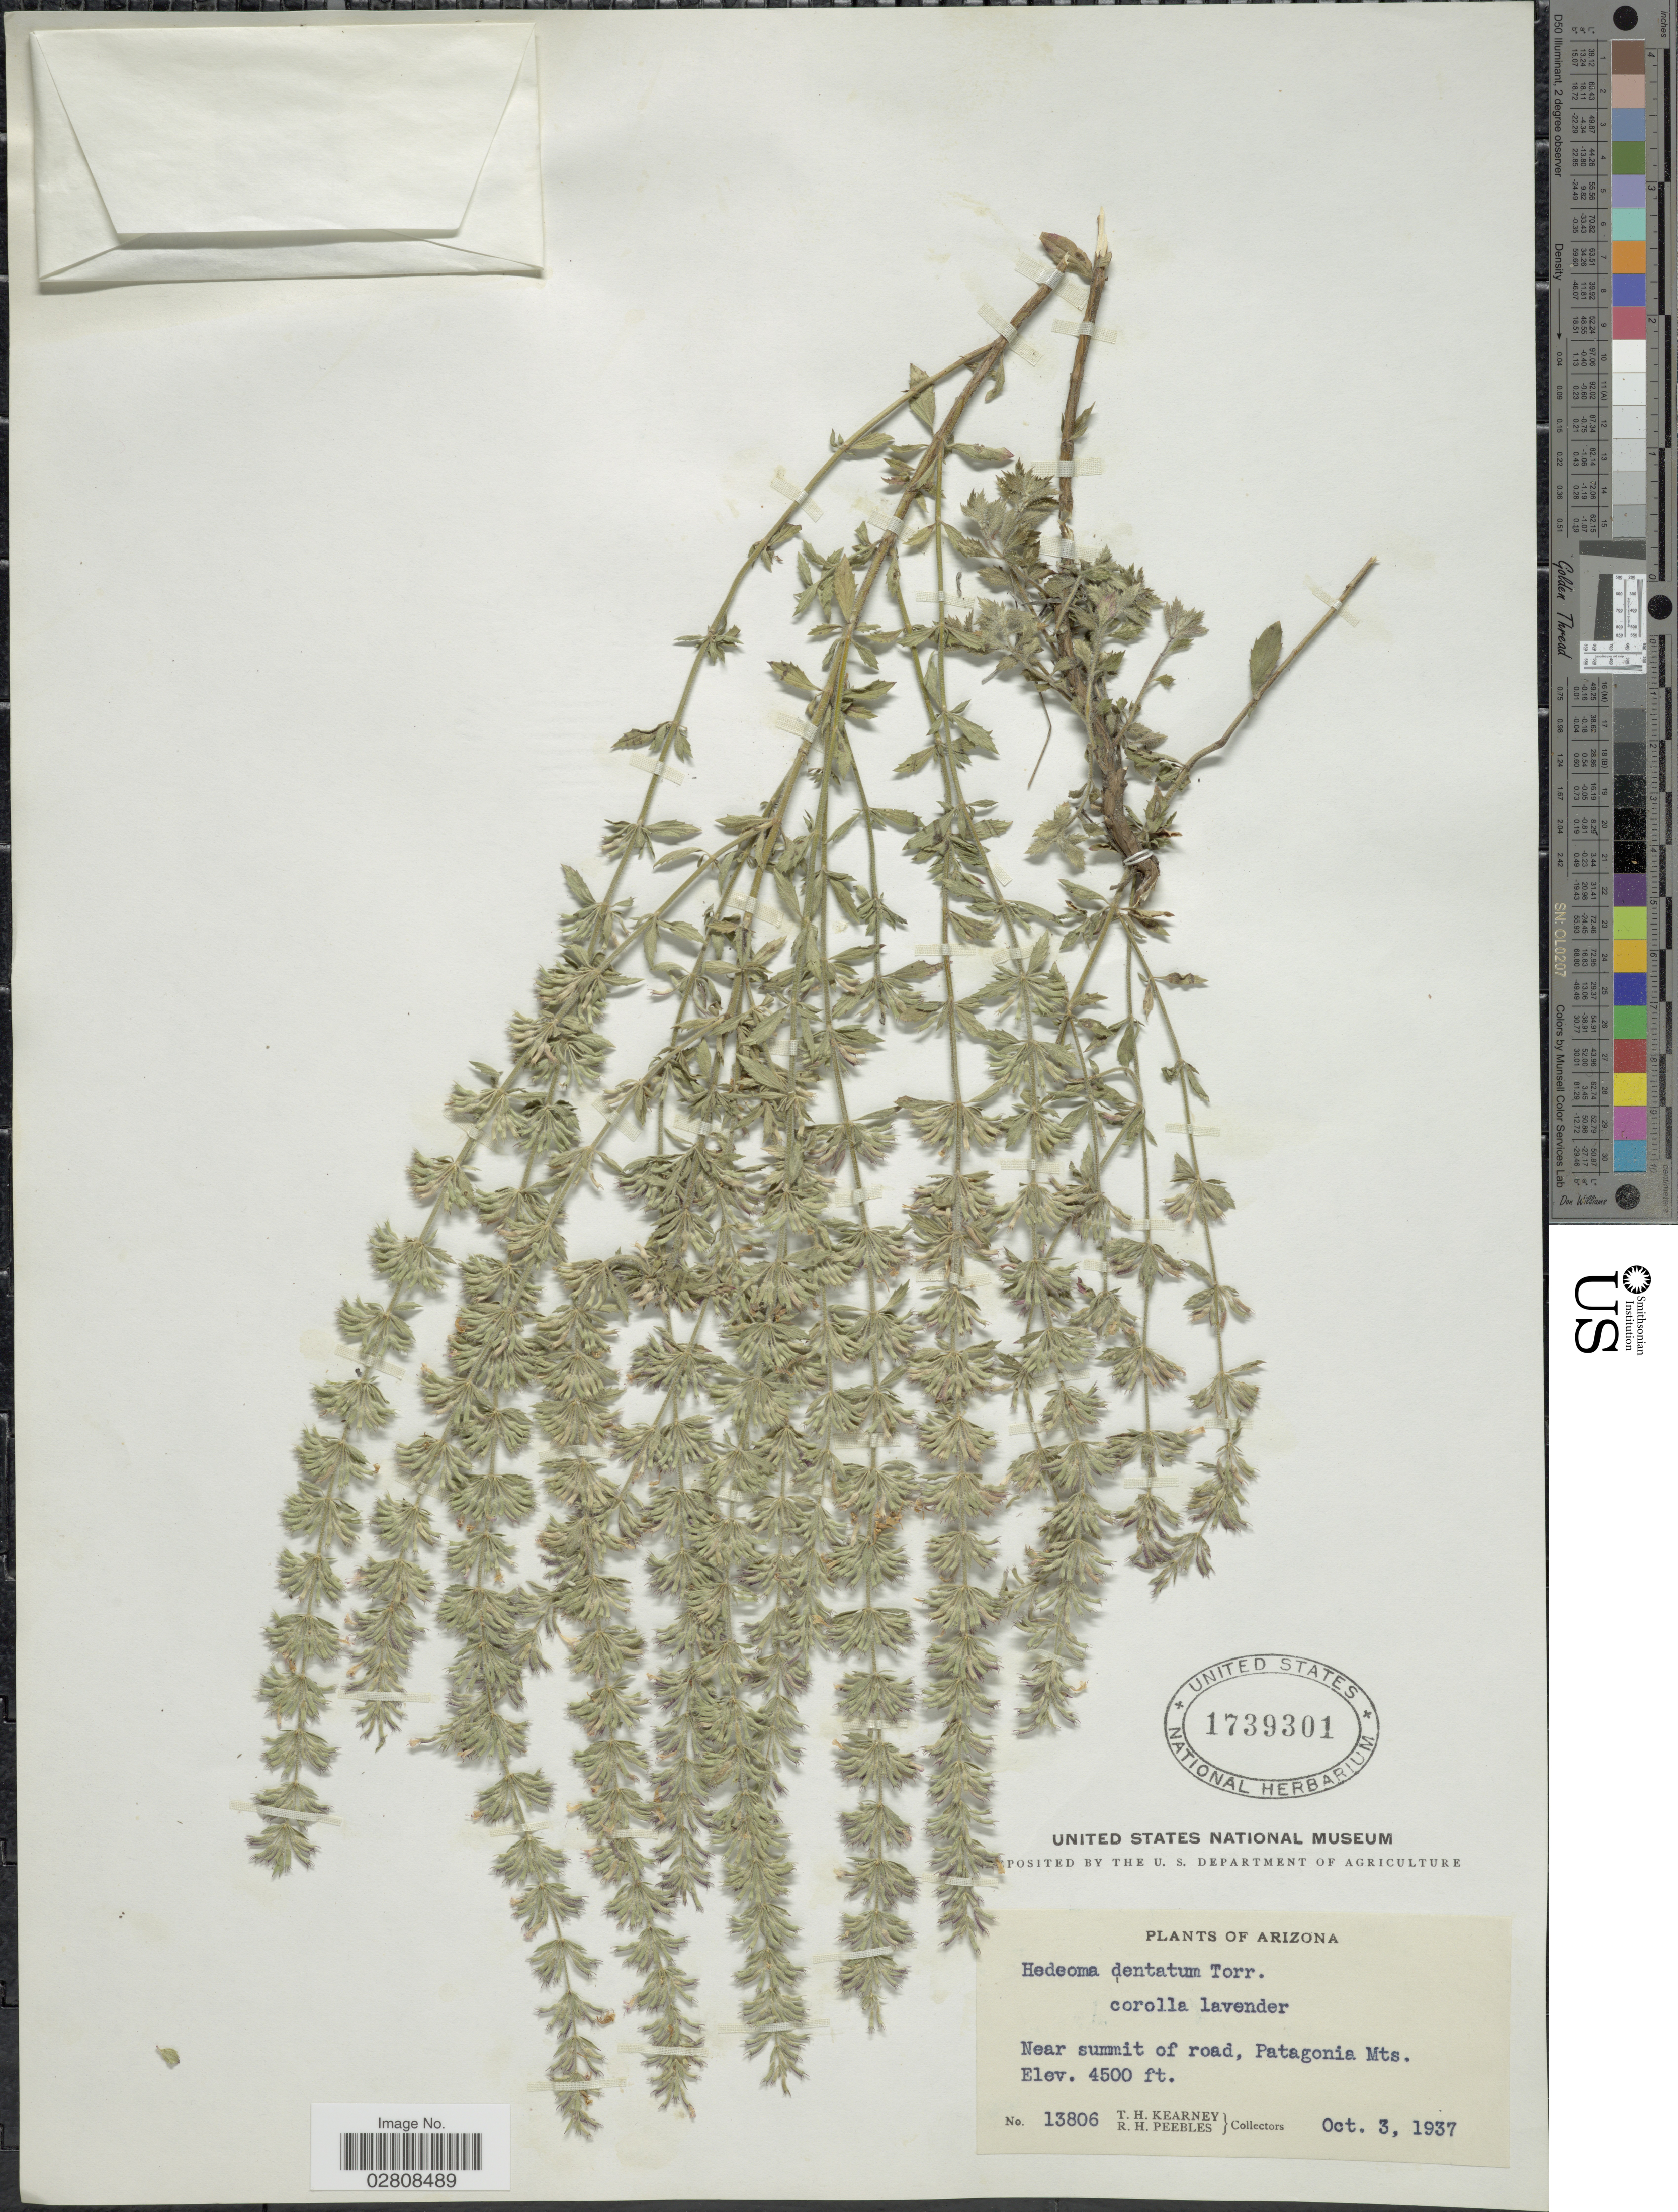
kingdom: Plantae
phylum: Tracheophyta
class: Magnoliopsida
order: Lamiales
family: Lamiaceae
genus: Hedeoma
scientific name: Hedeoma dentata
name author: Torr.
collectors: T. H. Kearney & R. H. Peebles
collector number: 13806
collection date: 1937-10-03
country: United States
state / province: Arizona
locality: Near summit of road, Patagonia Mts.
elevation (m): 1372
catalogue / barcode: US 1739301